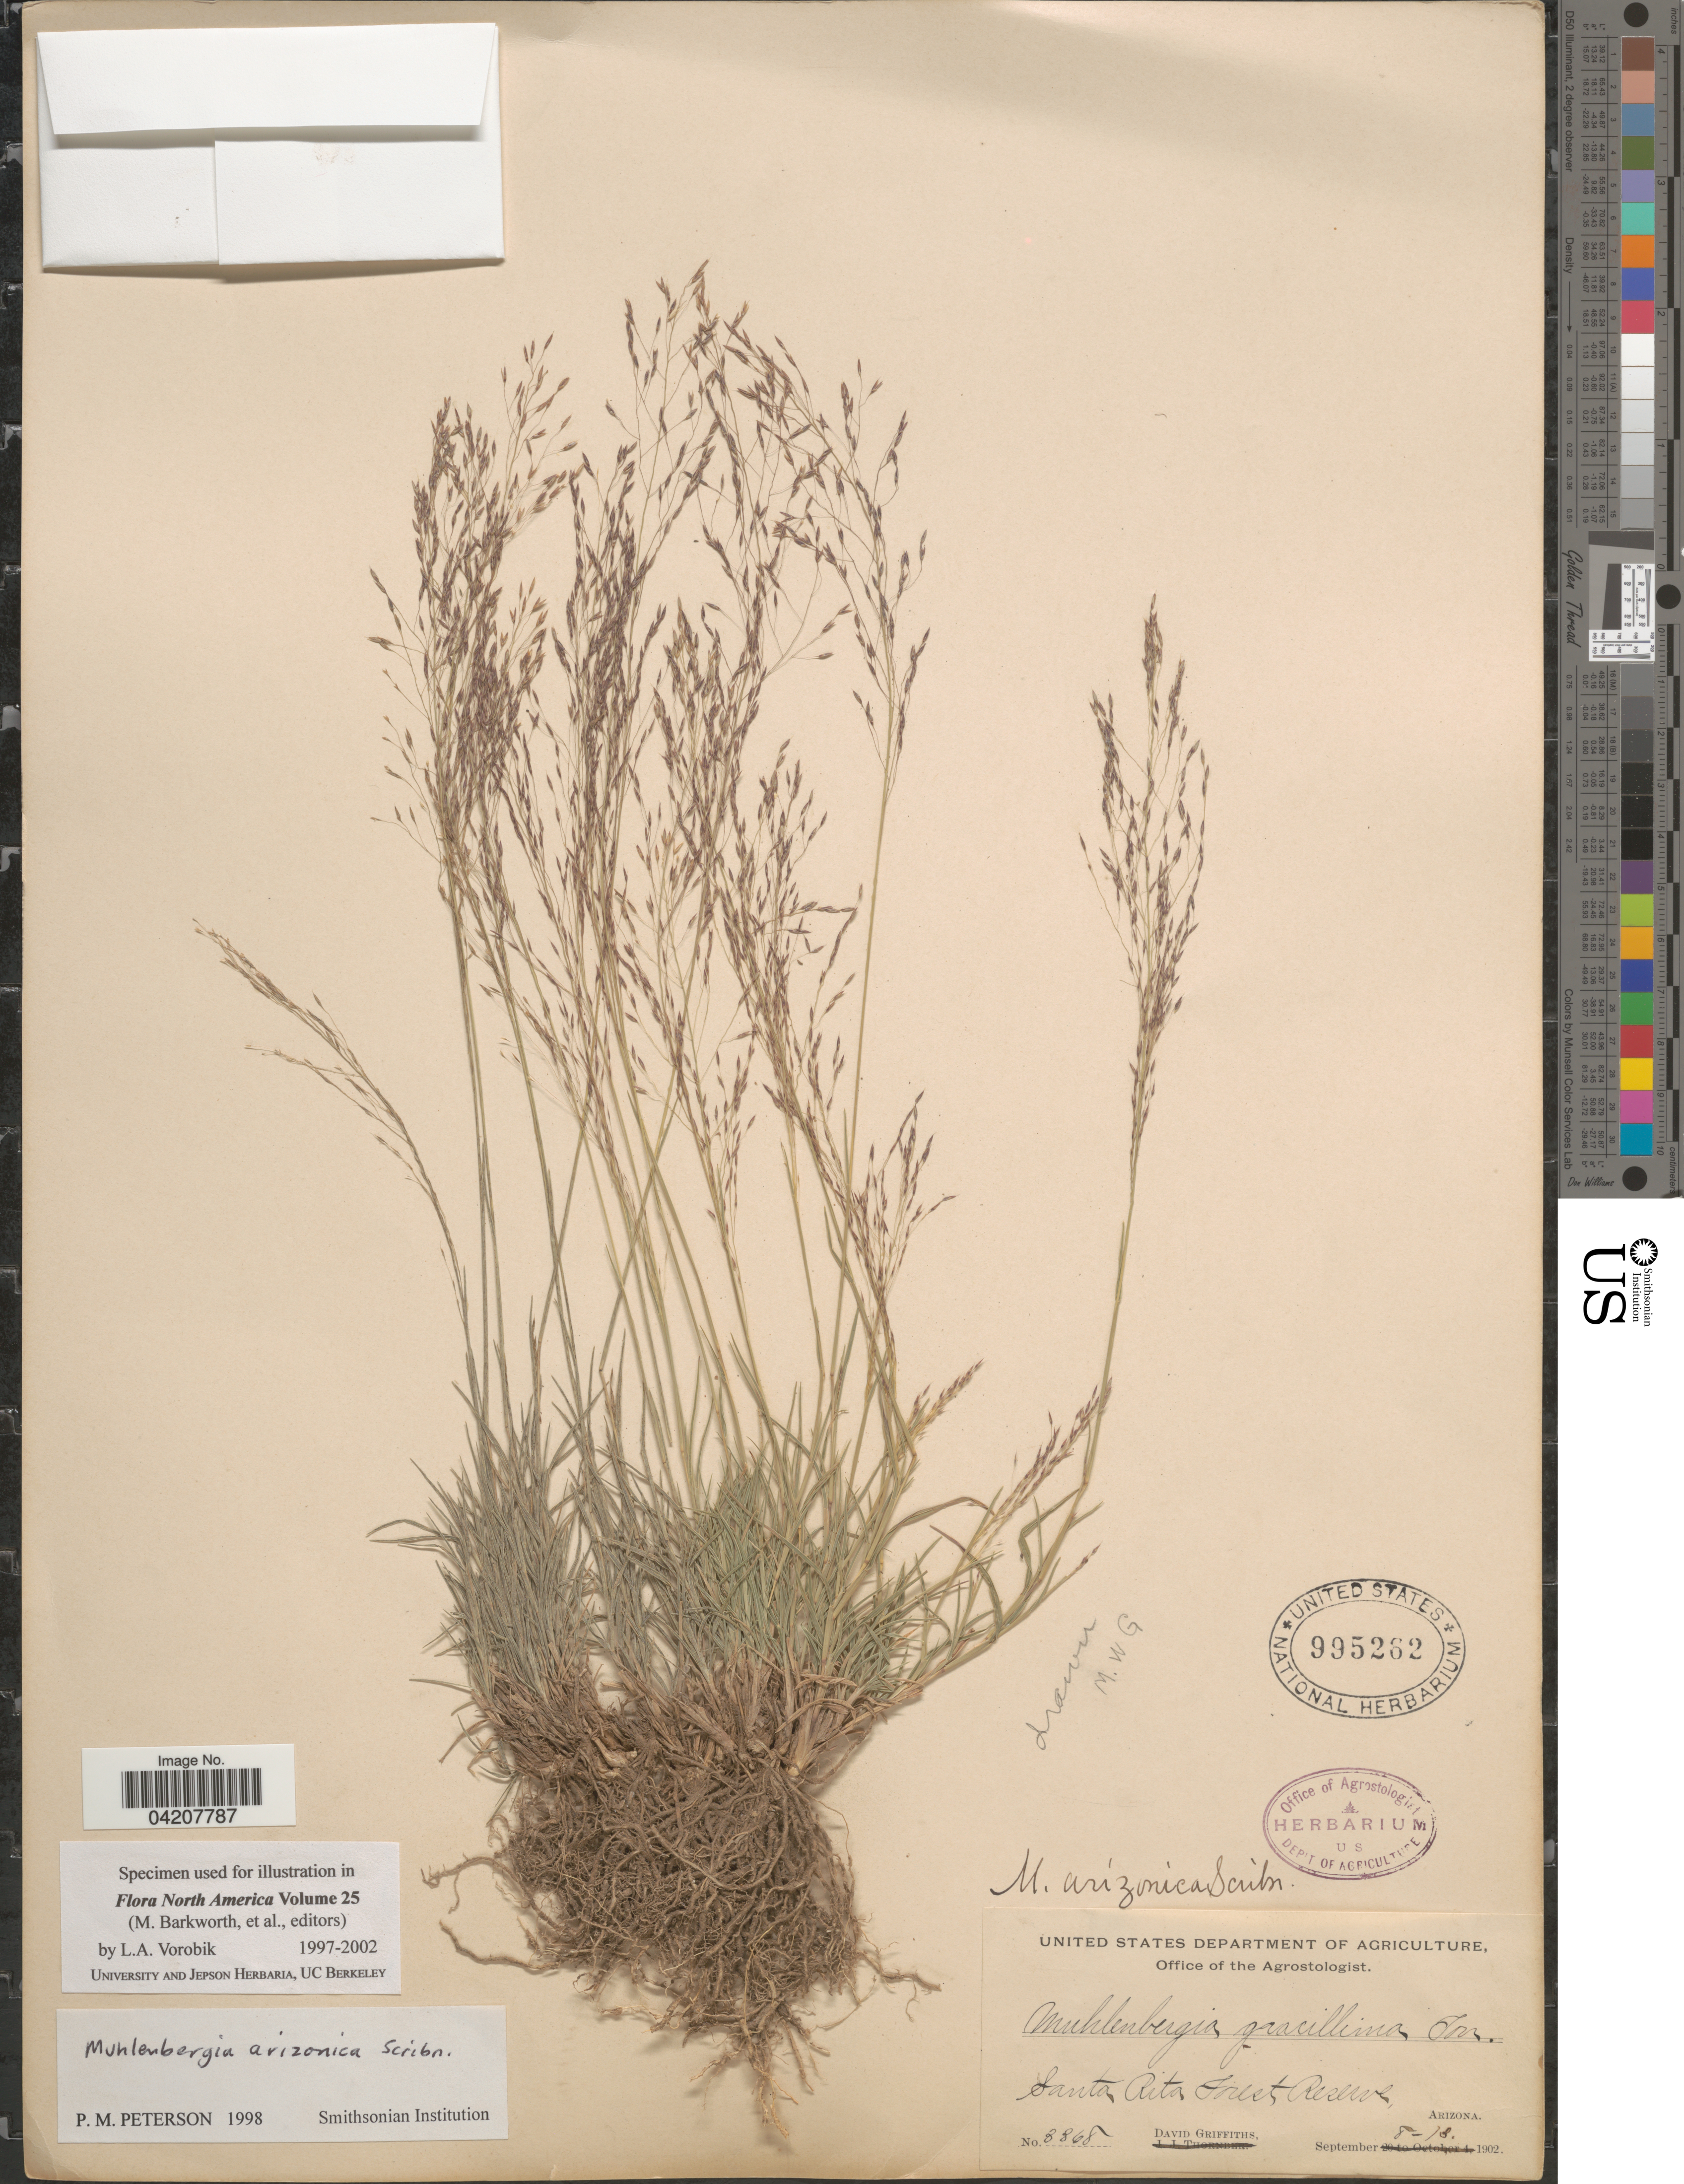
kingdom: Plantae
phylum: Tracheophyta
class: Liliopsida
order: Poales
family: Poaceae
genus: Muhlenbergia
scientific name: Muhlenbergia arizonica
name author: Scribn.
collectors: D. Griffiths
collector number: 3368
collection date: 1902-09-08/1902-09-13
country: United States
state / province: Arizona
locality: Santa Rita Forest Reserve.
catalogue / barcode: US 995262